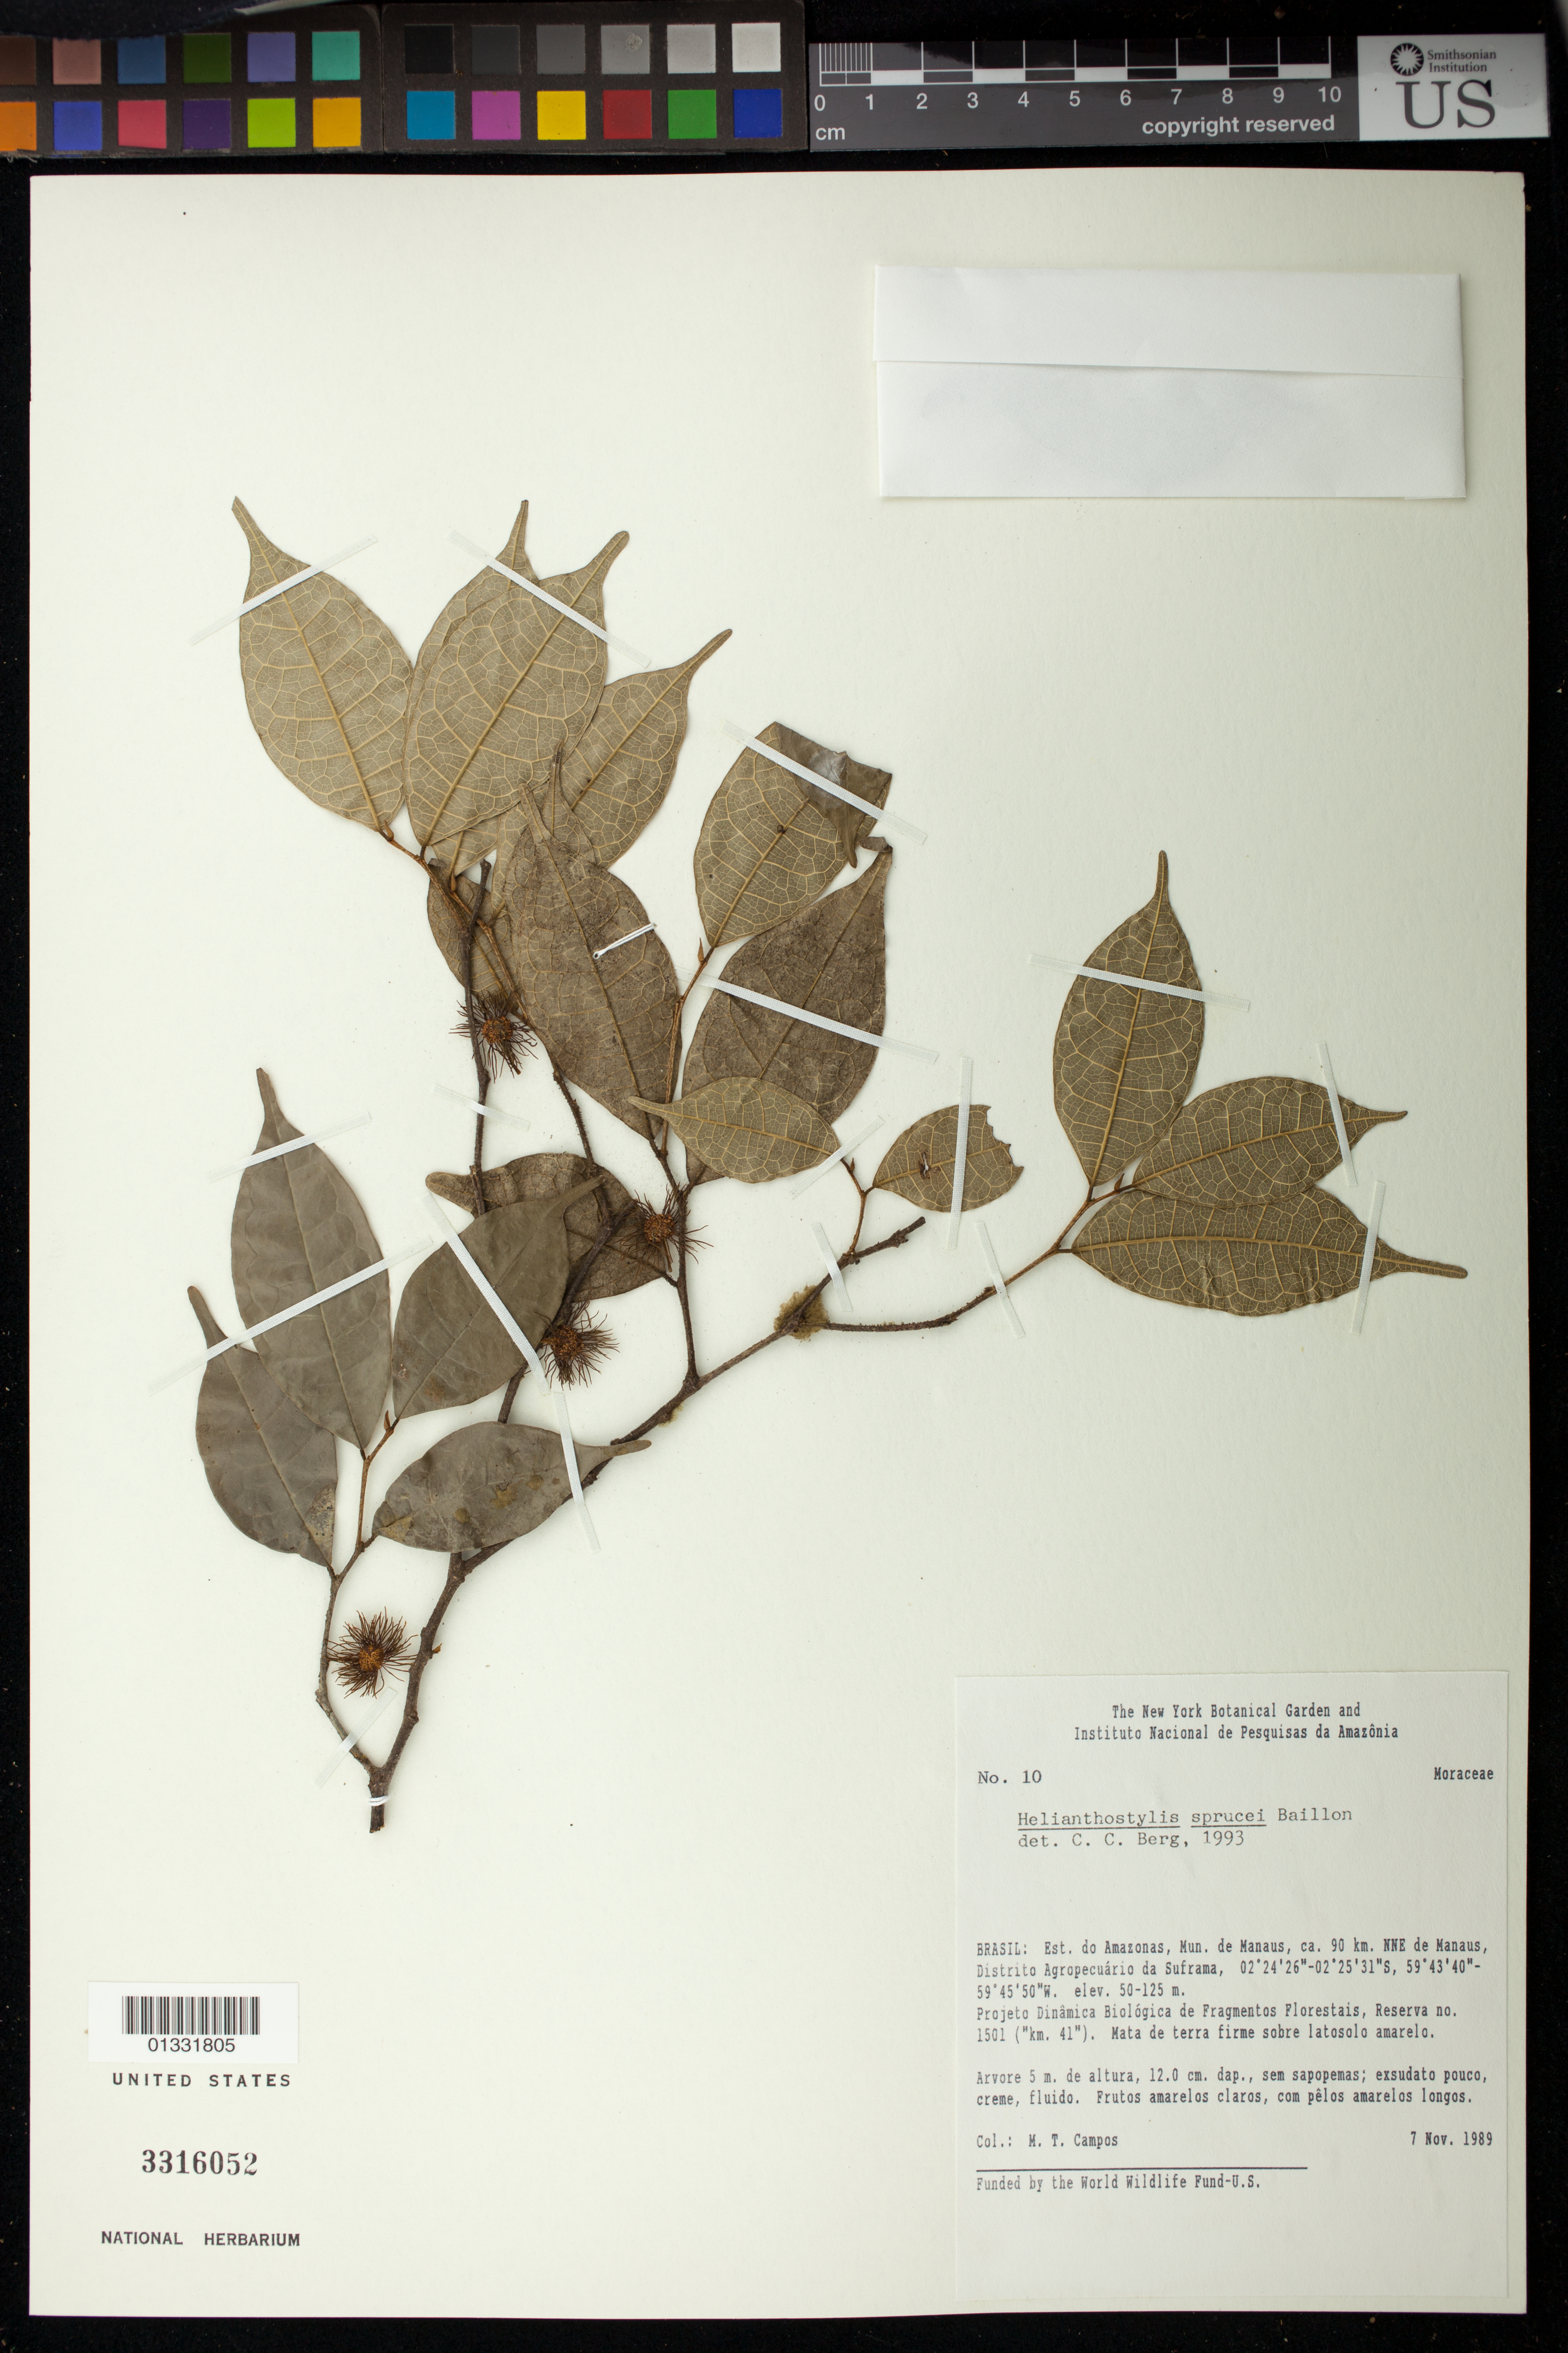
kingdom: Plantae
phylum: Tracheophyta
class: Magnoliopsida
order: Rosales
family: Moraceae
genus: Brosimum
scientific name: Brosimum sprucei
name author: (Baill.) E. M. Gardner & Zerega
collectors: M. T. Campos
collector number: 10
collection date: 1989-11-07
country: Brazil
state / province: Amazonas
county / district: Manaus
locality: Ca. 90 Km NNE de Manaus, Distrito Agropecuário da Suframa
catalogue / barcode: US 3316052